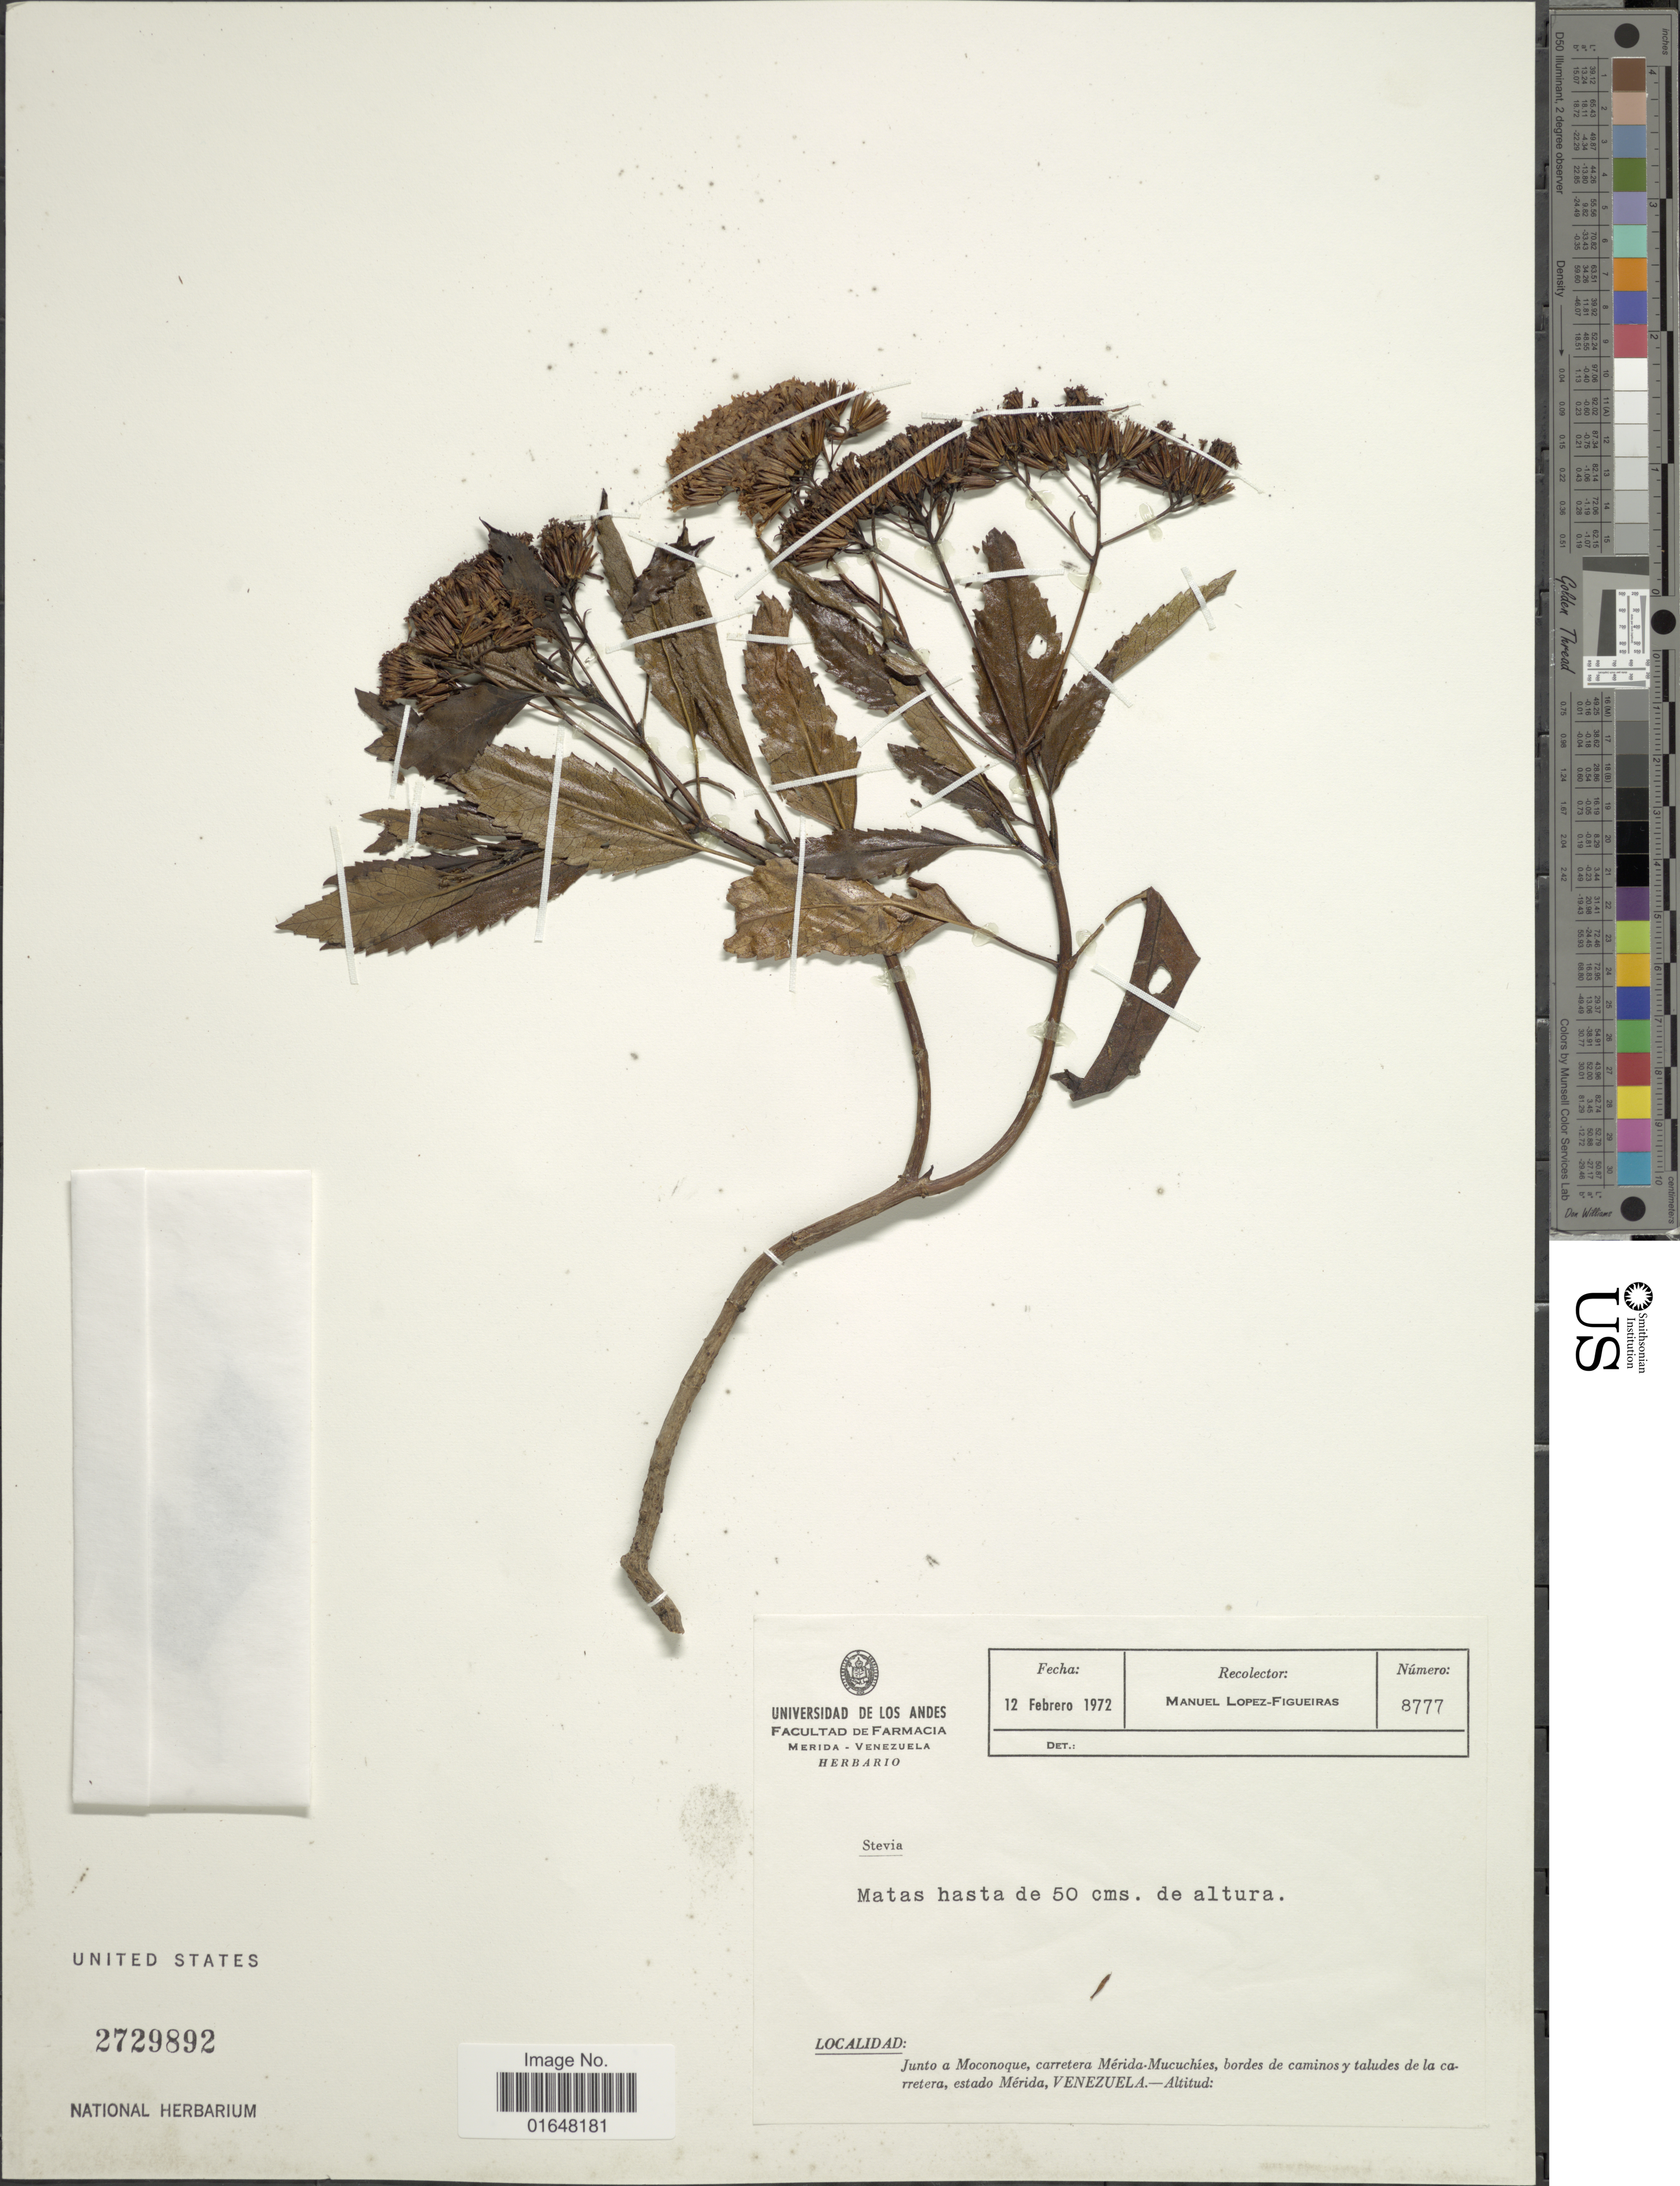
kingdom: Plantae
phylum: Tracheophyta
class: Magnoliopsida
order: Asterales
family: Asteraceae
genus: Stevia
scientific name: Stevia lucida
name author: Lag.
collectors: M. Lopéz-F.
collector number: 8777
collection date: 1972-02-12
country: Venezuela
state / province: Mérida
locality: Junto a Moconoque, carretera Merida-Mucuchies, bordes de caminos y taludes de la carretera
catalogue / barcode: US 2729892